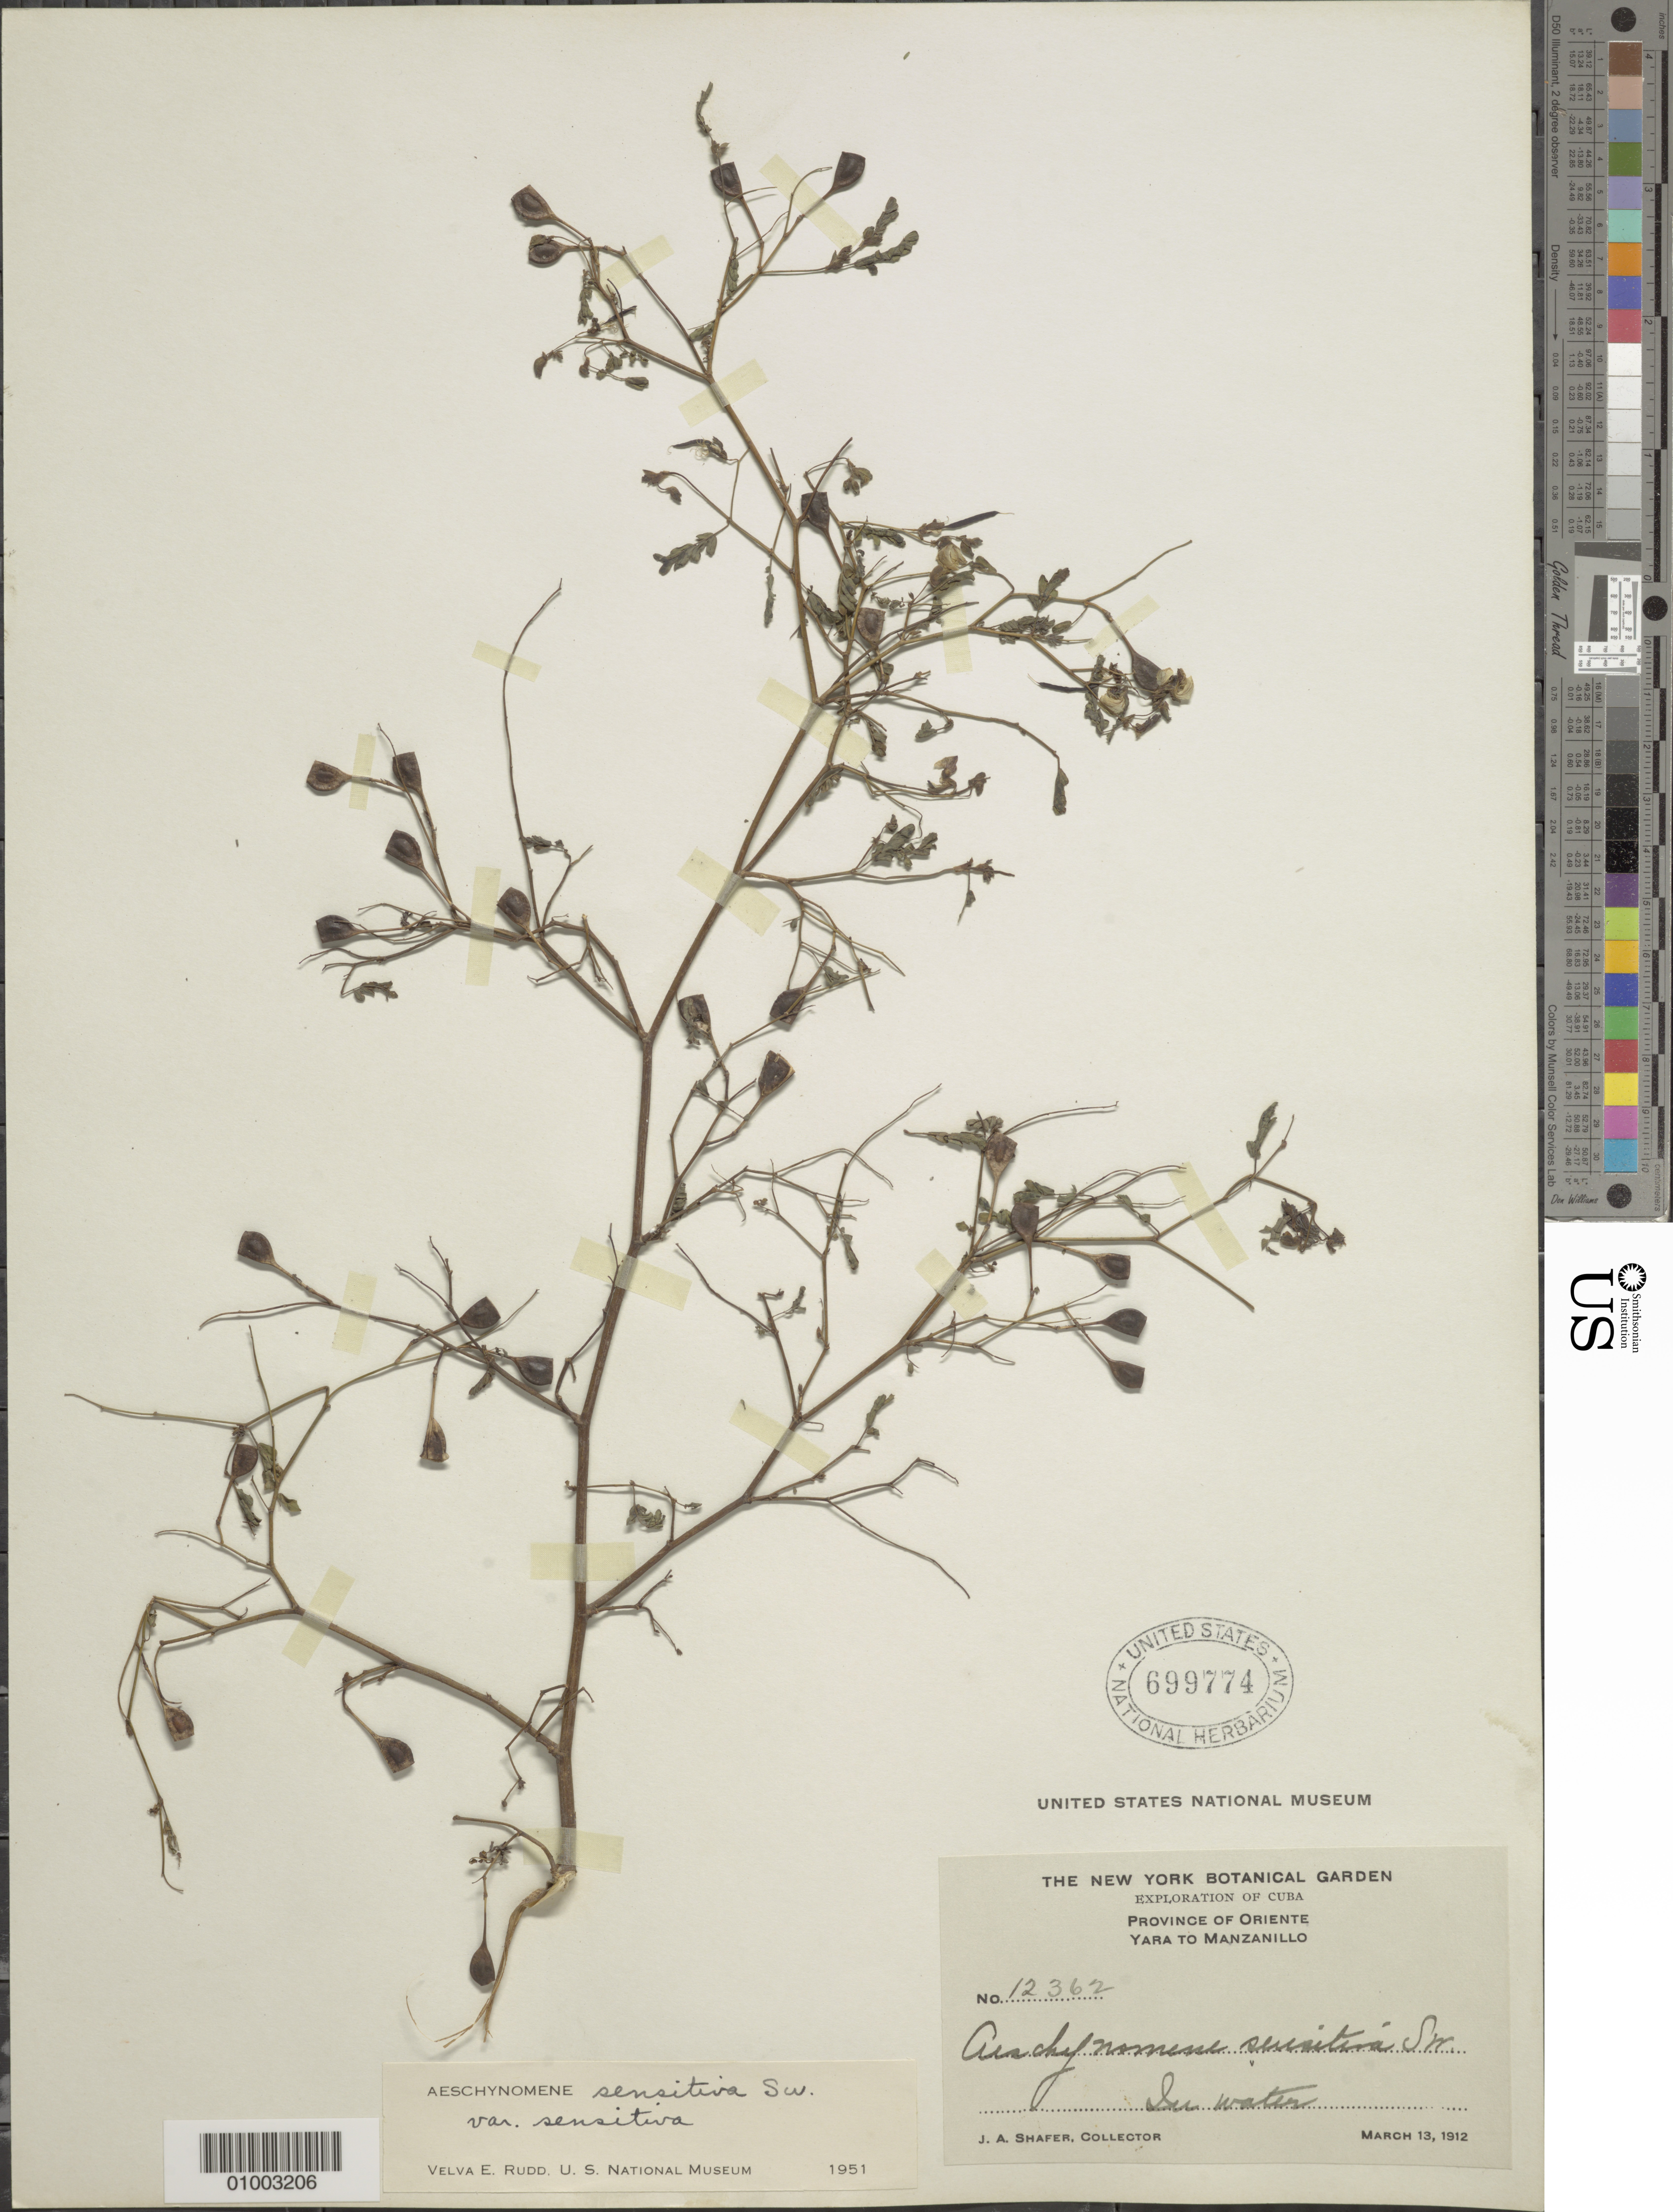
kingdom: Plantae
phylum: Tracheophyta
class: Magnoliopsida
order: Fabales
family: Fabaceae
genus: Aeschynomene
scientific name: Aeschynomene sensitiva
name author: Sw.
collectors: J. A. Shafer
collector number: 12362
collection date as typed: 13 Mar 1912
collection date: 1912-03-13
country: Cuba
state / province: Oriente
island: Cuba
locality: In water, Yara to Manzanillo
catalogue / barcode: US 699774